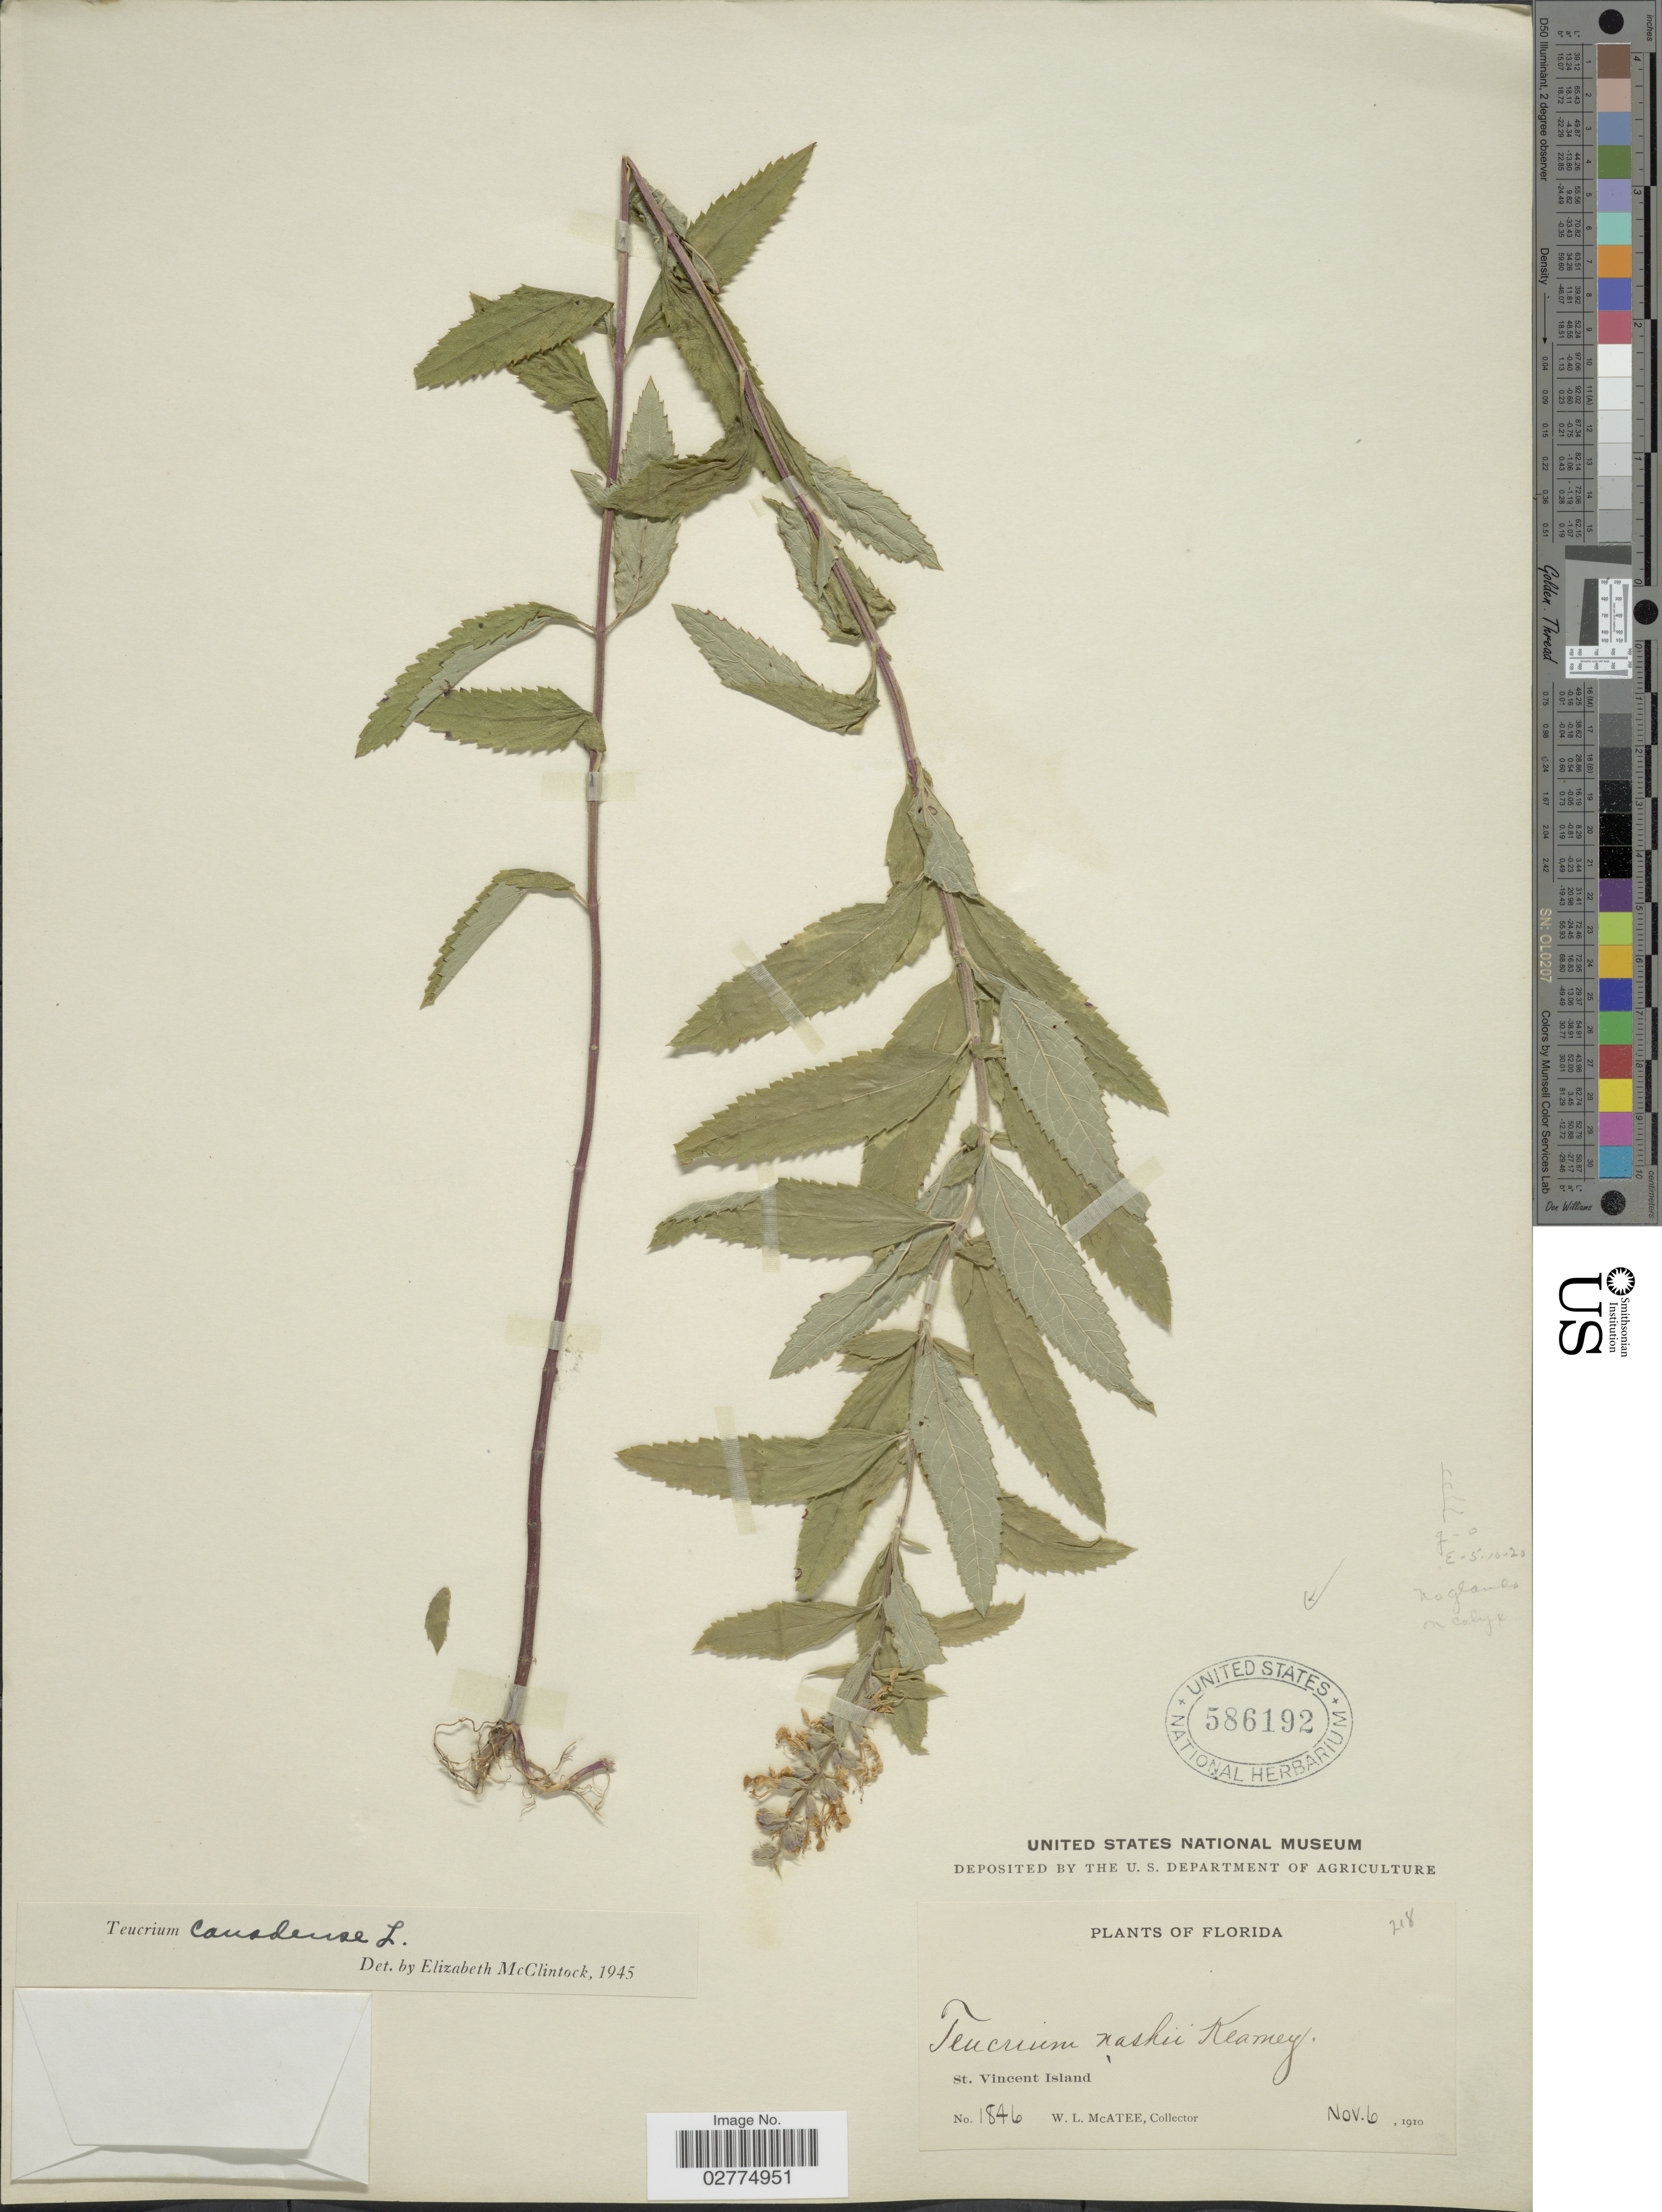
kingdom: Plantae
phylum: Tracheophyta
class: Magnoliopsida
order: Lamiales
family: Lamiaceae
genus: Teucrium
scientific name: Teucrium canadense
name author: L.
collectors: W. McAtee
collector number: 1846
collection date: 1910-11-06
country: United States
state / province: Florida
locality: St. Vincent Island.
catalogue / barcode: US 586192